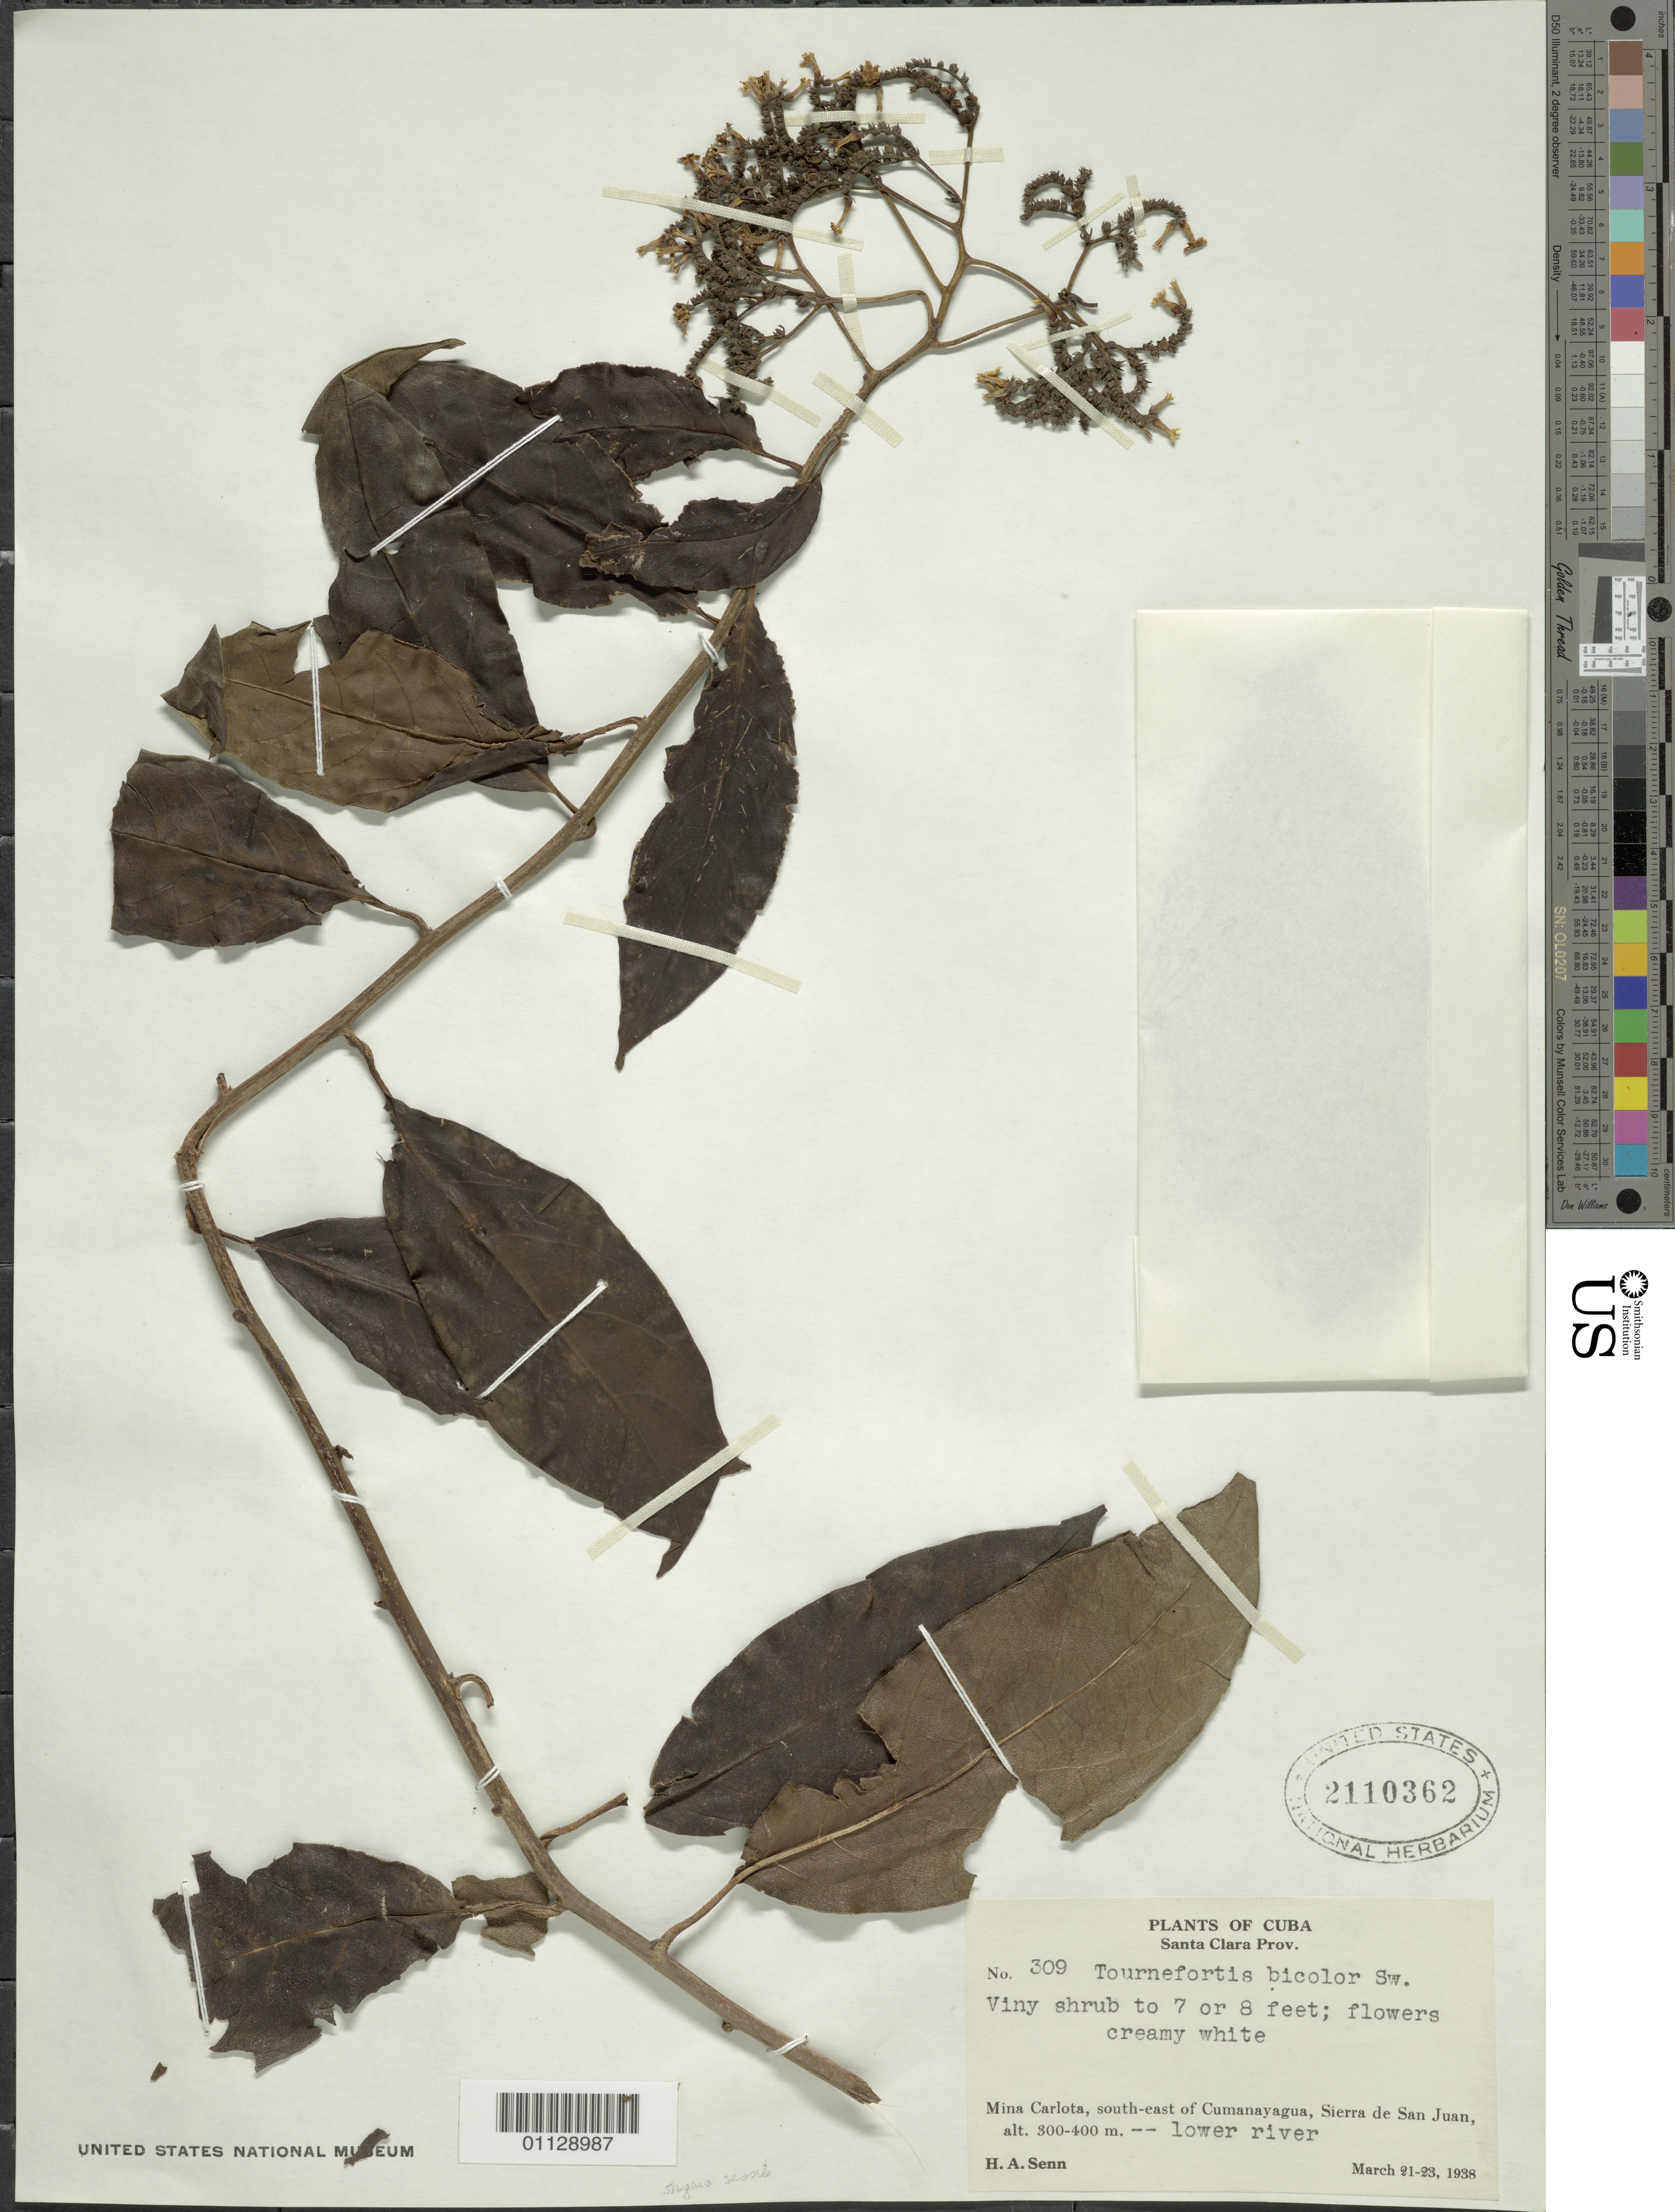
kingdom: Plantae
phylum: Tracheophyta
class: Magnoliopsida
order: Boraginales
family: Heliotropiaceae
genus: Tournefortia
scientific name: Tournefortia bicolor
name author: Sw.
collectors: H. A. Senn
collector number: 309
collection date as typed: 21 Mar 1938 to 23 Mar 1938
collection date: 1938-03-21/1938-03-23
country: Cuba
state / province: Villa Clara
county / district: Santa Clara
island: Cuba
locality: Mina Carlota, south east of Cumanayagua, Sierra de San Juan, alt. 300-400m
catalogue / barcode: US 2110362